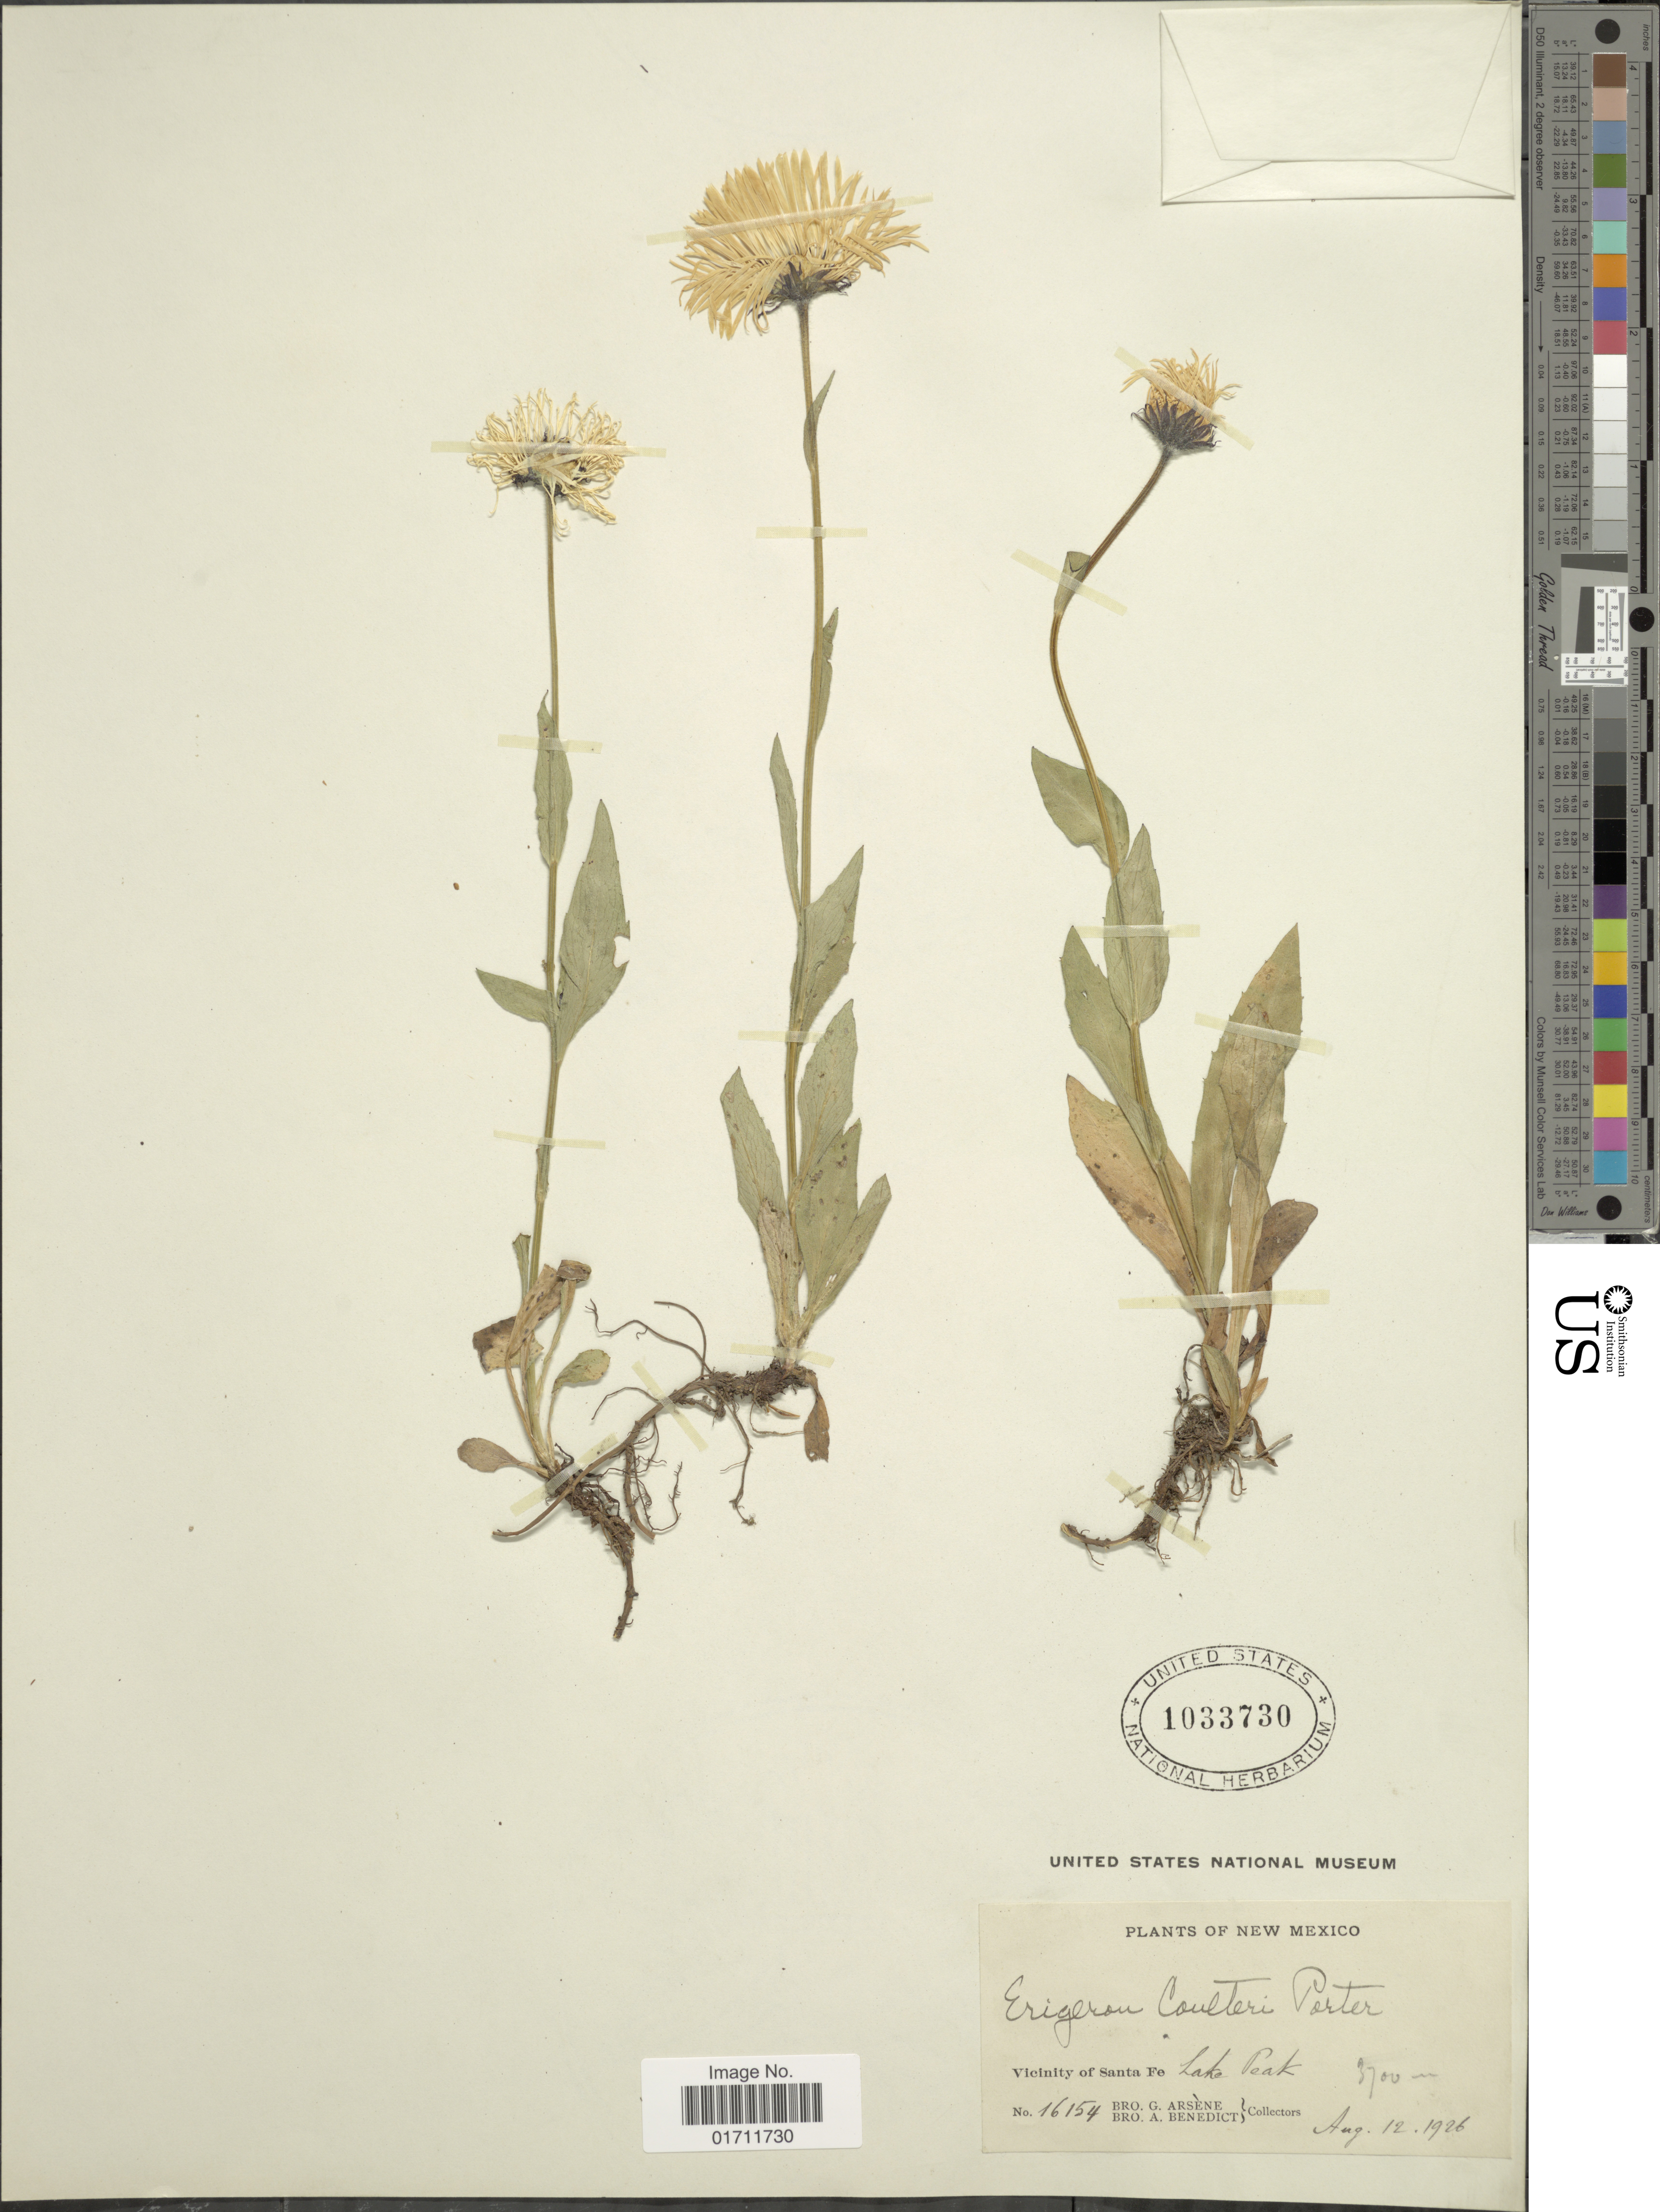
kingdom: Plantae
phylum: Tracheophyta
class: Magnoliopsida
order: Asterales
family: Asteraceae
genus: Erigeron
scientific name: Erigeron coulteri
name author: Porter in Porter & J.M. Coult.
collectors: Bro. G. Arsène & B. Ayers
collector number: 16154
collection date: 1926-08-12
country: United States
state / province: New Mexico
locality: Vicinity of Santa Fe, Lake Peak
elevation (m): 3700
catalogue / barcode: US 1033730